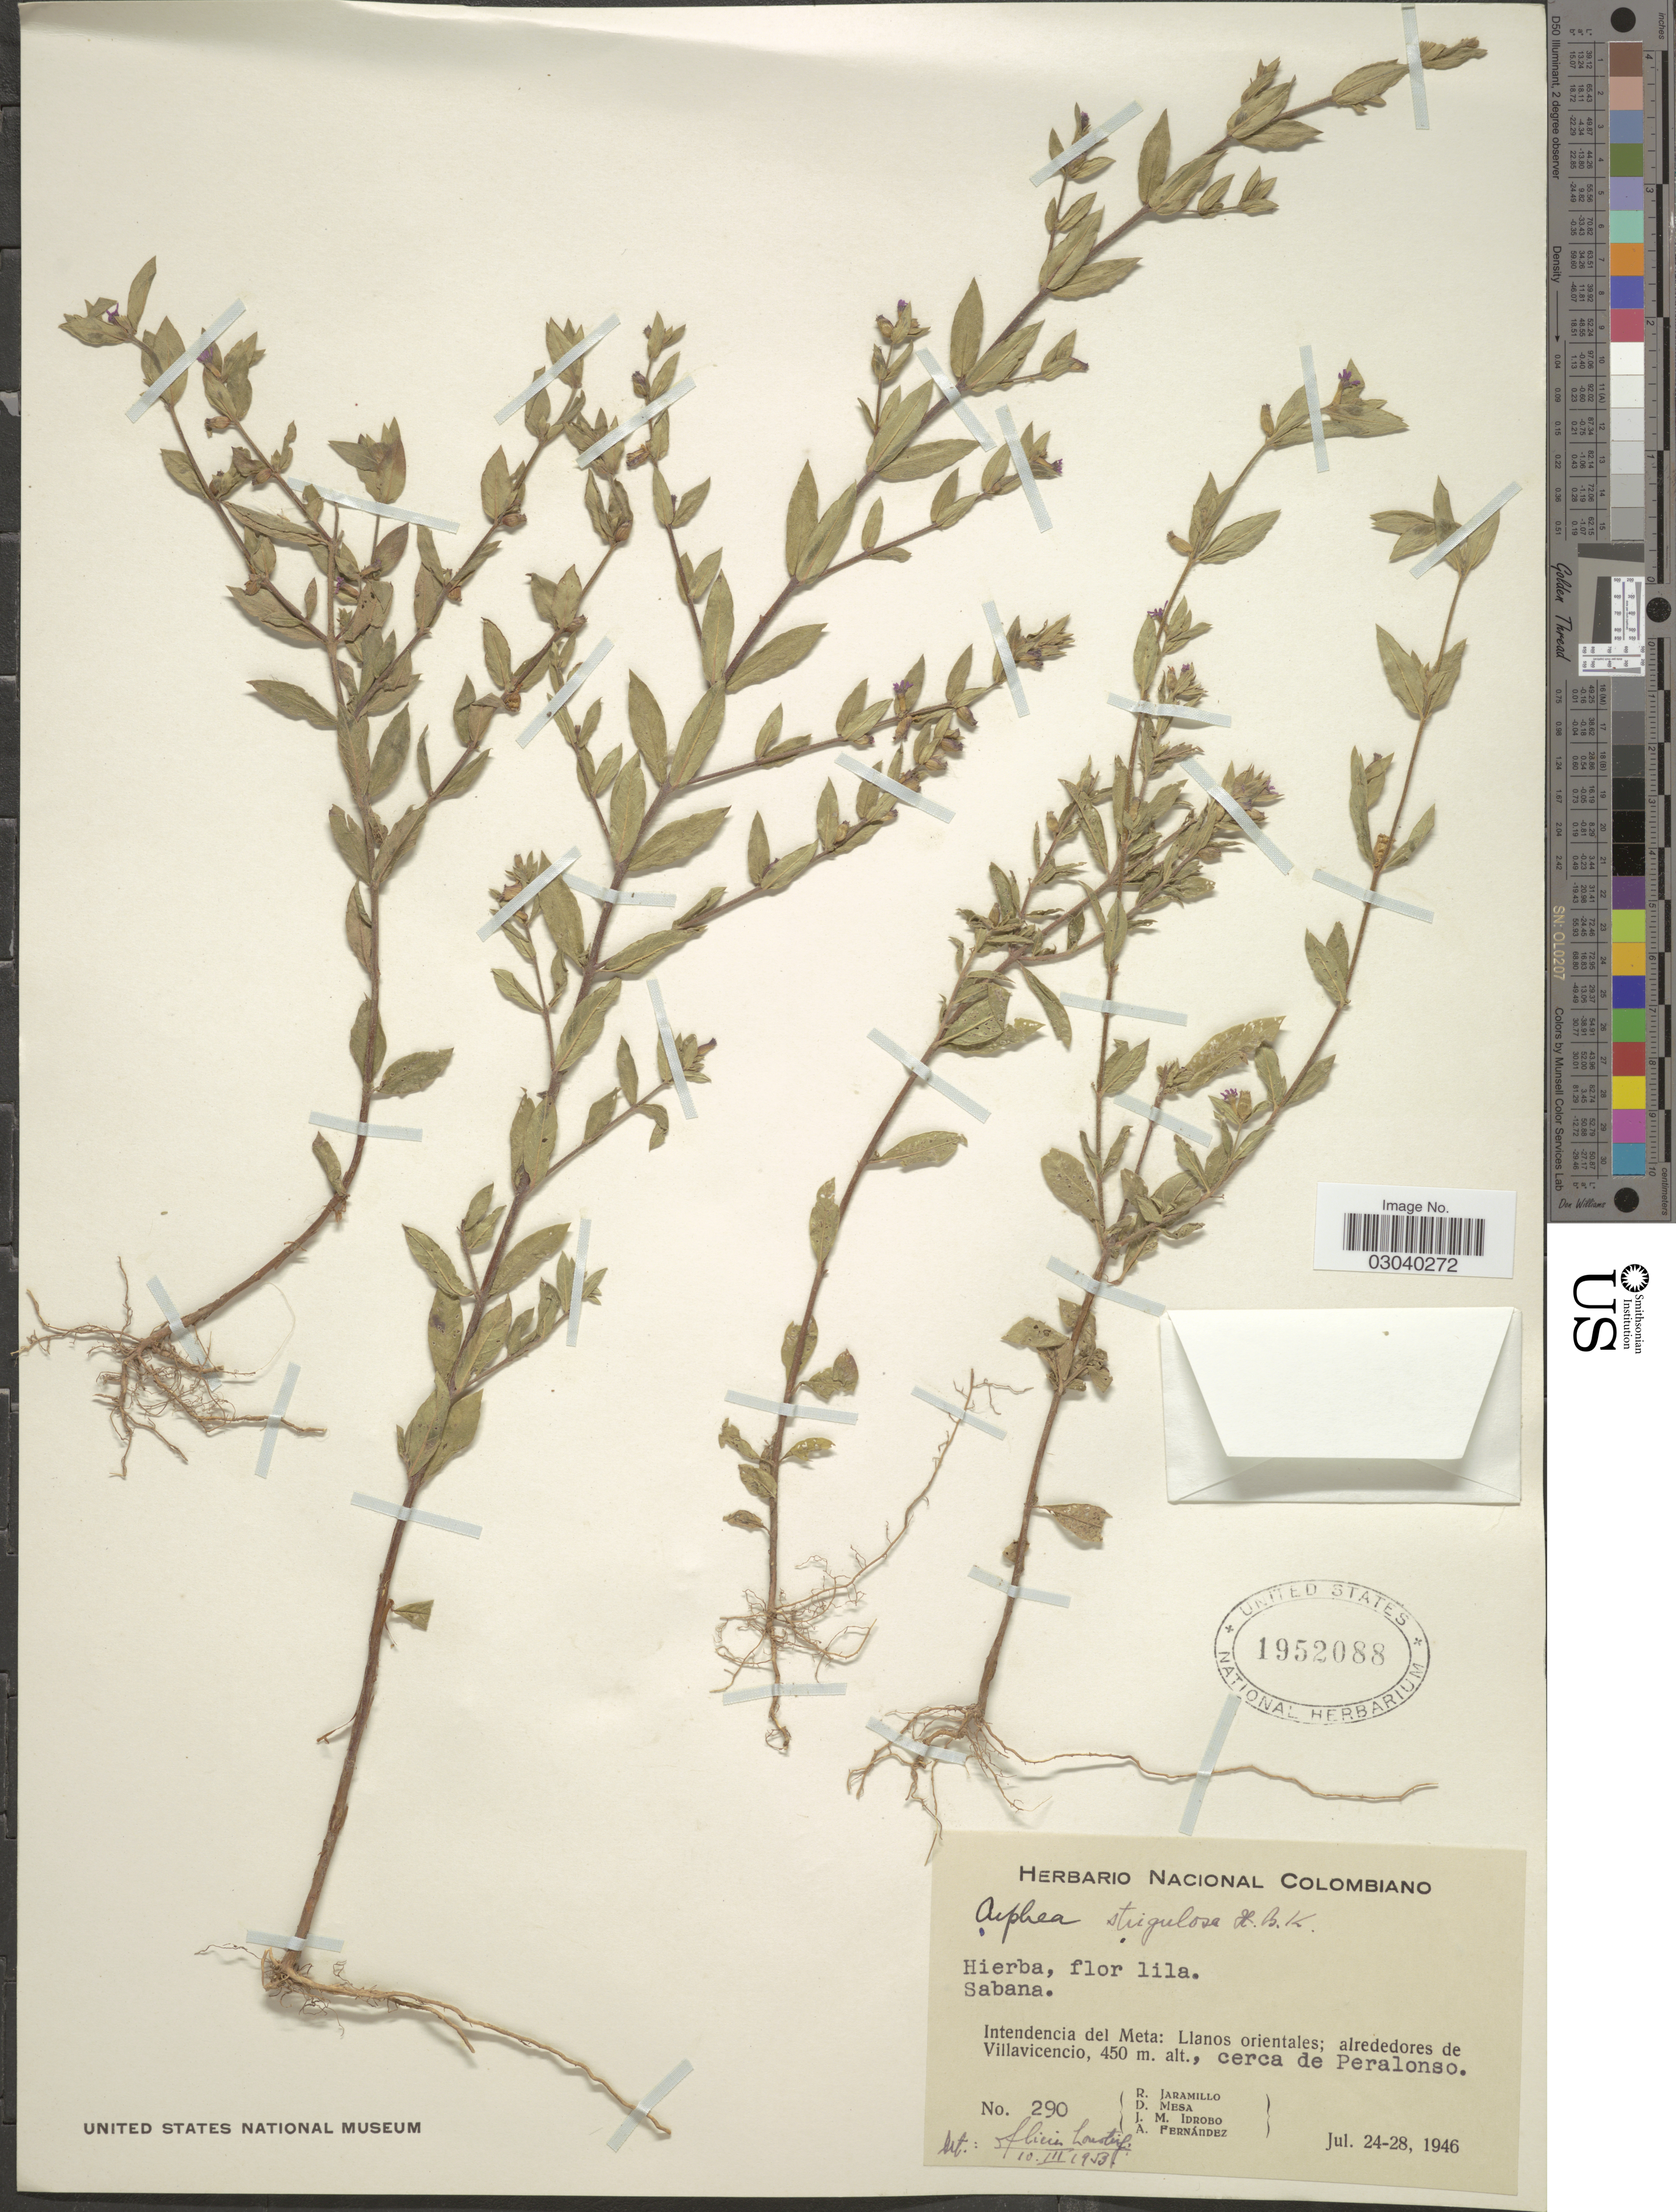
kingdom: Plantae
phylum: Tracheophyta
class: Magnoliopsida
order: Myrtales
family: Lythraceae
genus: Cuphea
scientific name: Cuphea strigulosa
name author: Kunth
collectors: R. Jaramillo, D. Mesa, J. M. Idrobo & A. Fernández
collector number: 290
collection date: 1946-07-24/1946-07-28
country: Colombia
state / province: Meta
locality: Intendencia del Meta: Llanos orientales: alrededores de Villavicencio, cerca de Peralonso.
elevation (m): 450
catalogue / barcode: US 1952088